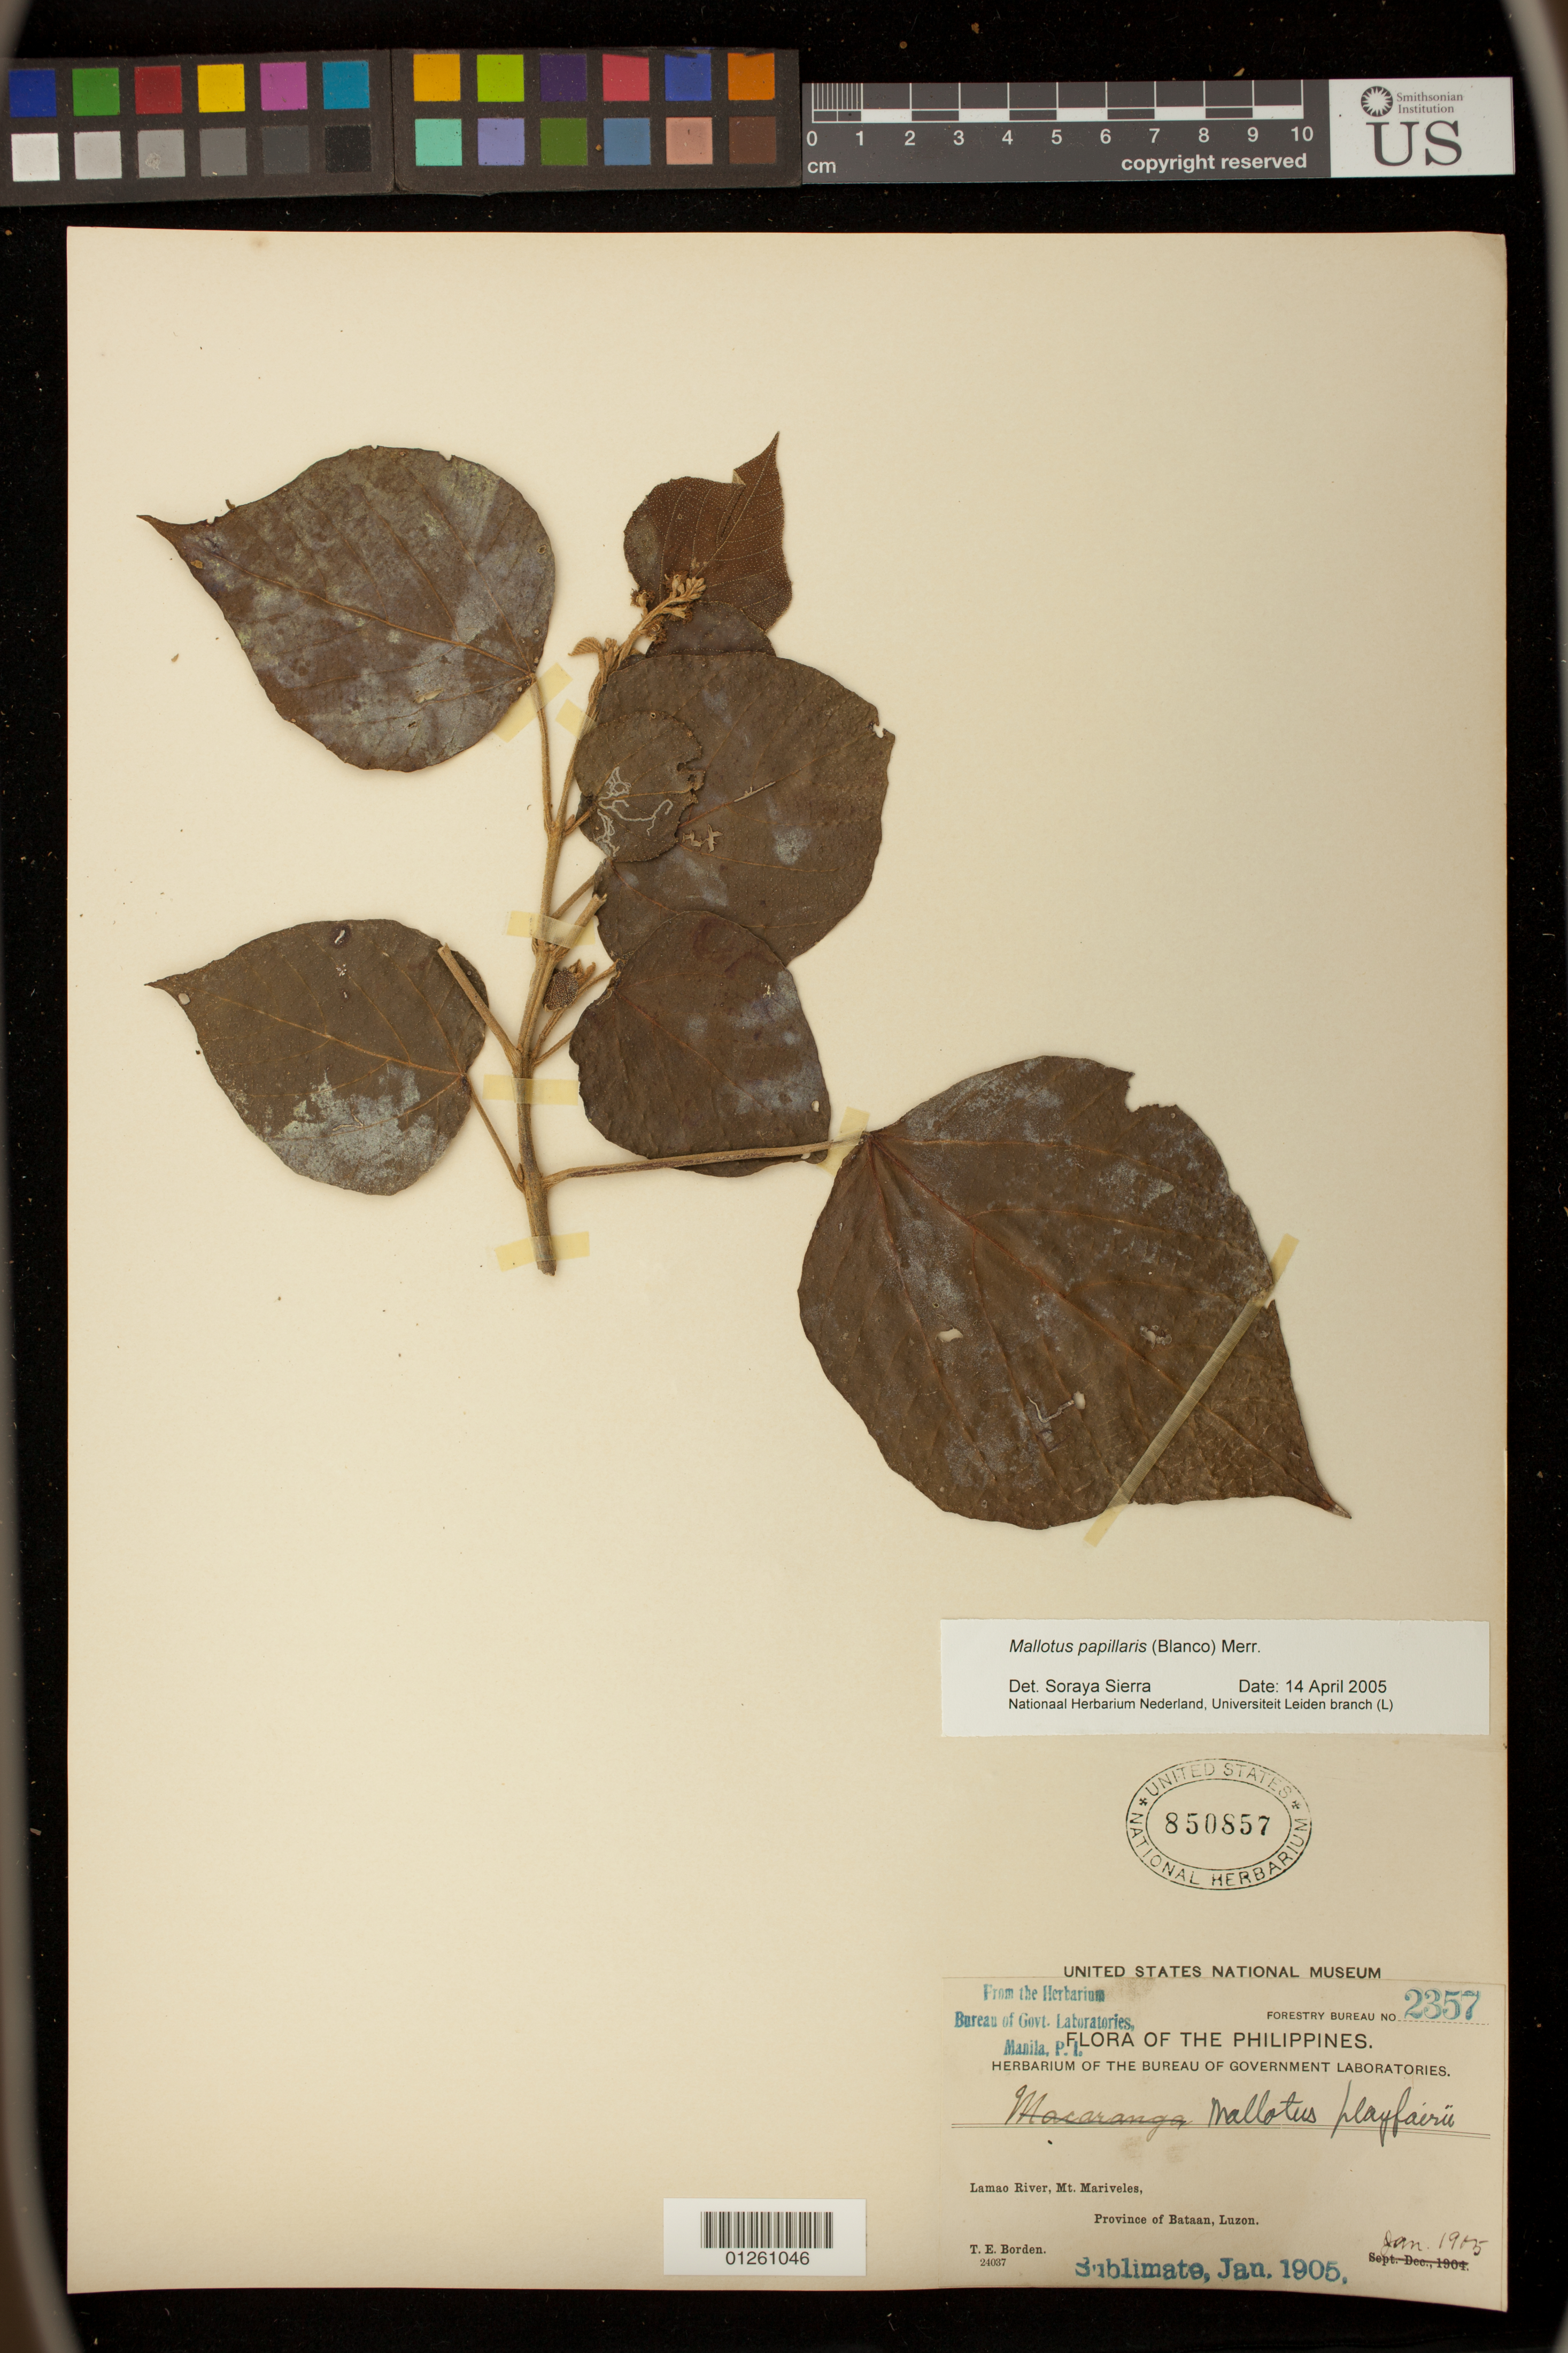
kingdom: Plantae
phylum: Tracheophyta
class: Magnoliopsida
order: Malpighiales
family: Euphorbiaceae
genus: Mallotus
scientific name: Mallotus papillaris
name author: (Blanco) Merr.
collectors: T. E. Borden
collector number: For. Bur. 2357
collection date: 1905-01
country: Philippines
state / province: Central Luzon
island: Luzon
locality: Lamao River, Mt. Mariveles, Province of Bataan, Luzon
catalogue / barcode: US 850857